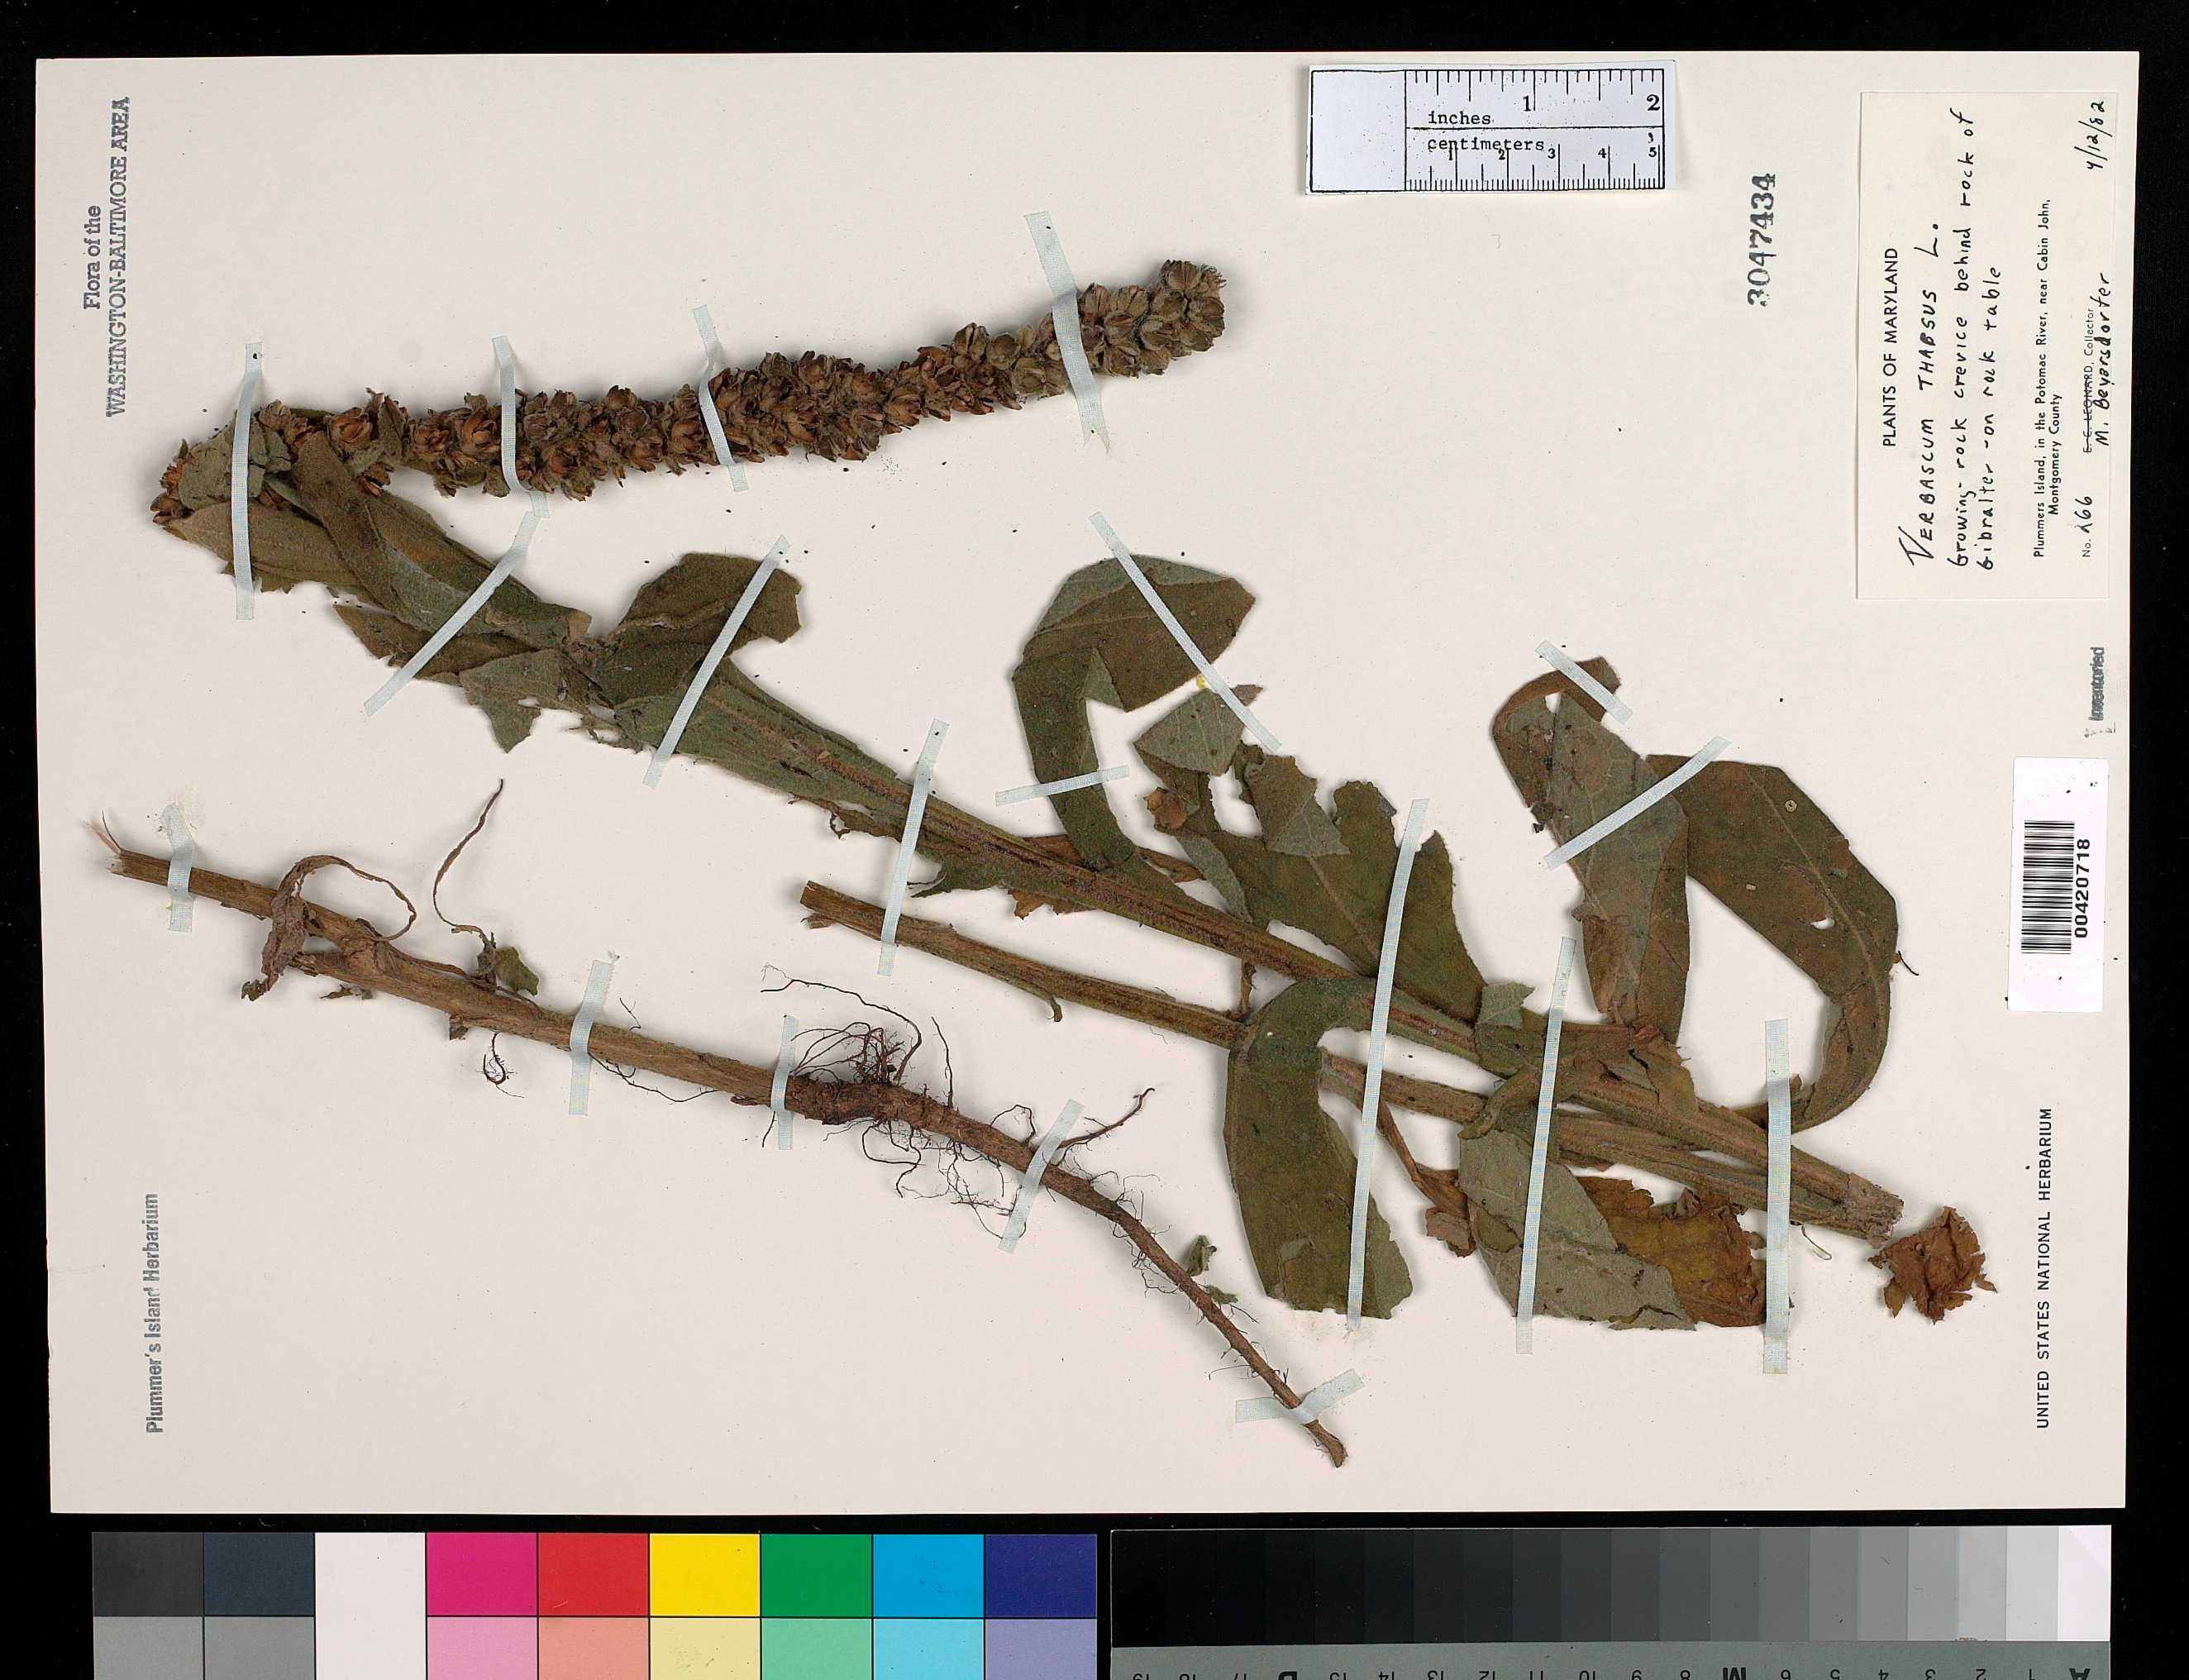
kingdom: Plantae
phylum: Tracheophyta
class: Magnoliopsida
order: Lamiales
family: Scrophulariaceae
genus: Verbascum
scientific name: Verbascum thapsus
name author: L.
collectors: M. Beyersdorfer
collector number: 266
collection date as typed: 12 Sep 1982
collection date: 1982-09-12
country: United States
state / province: Maryland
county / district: Montgomery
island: Plummers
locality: Plummer's Island; behind Rock of Gibraltar, on rock table C. & O. Canal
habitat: Rock crevice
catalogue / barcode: US 3047434